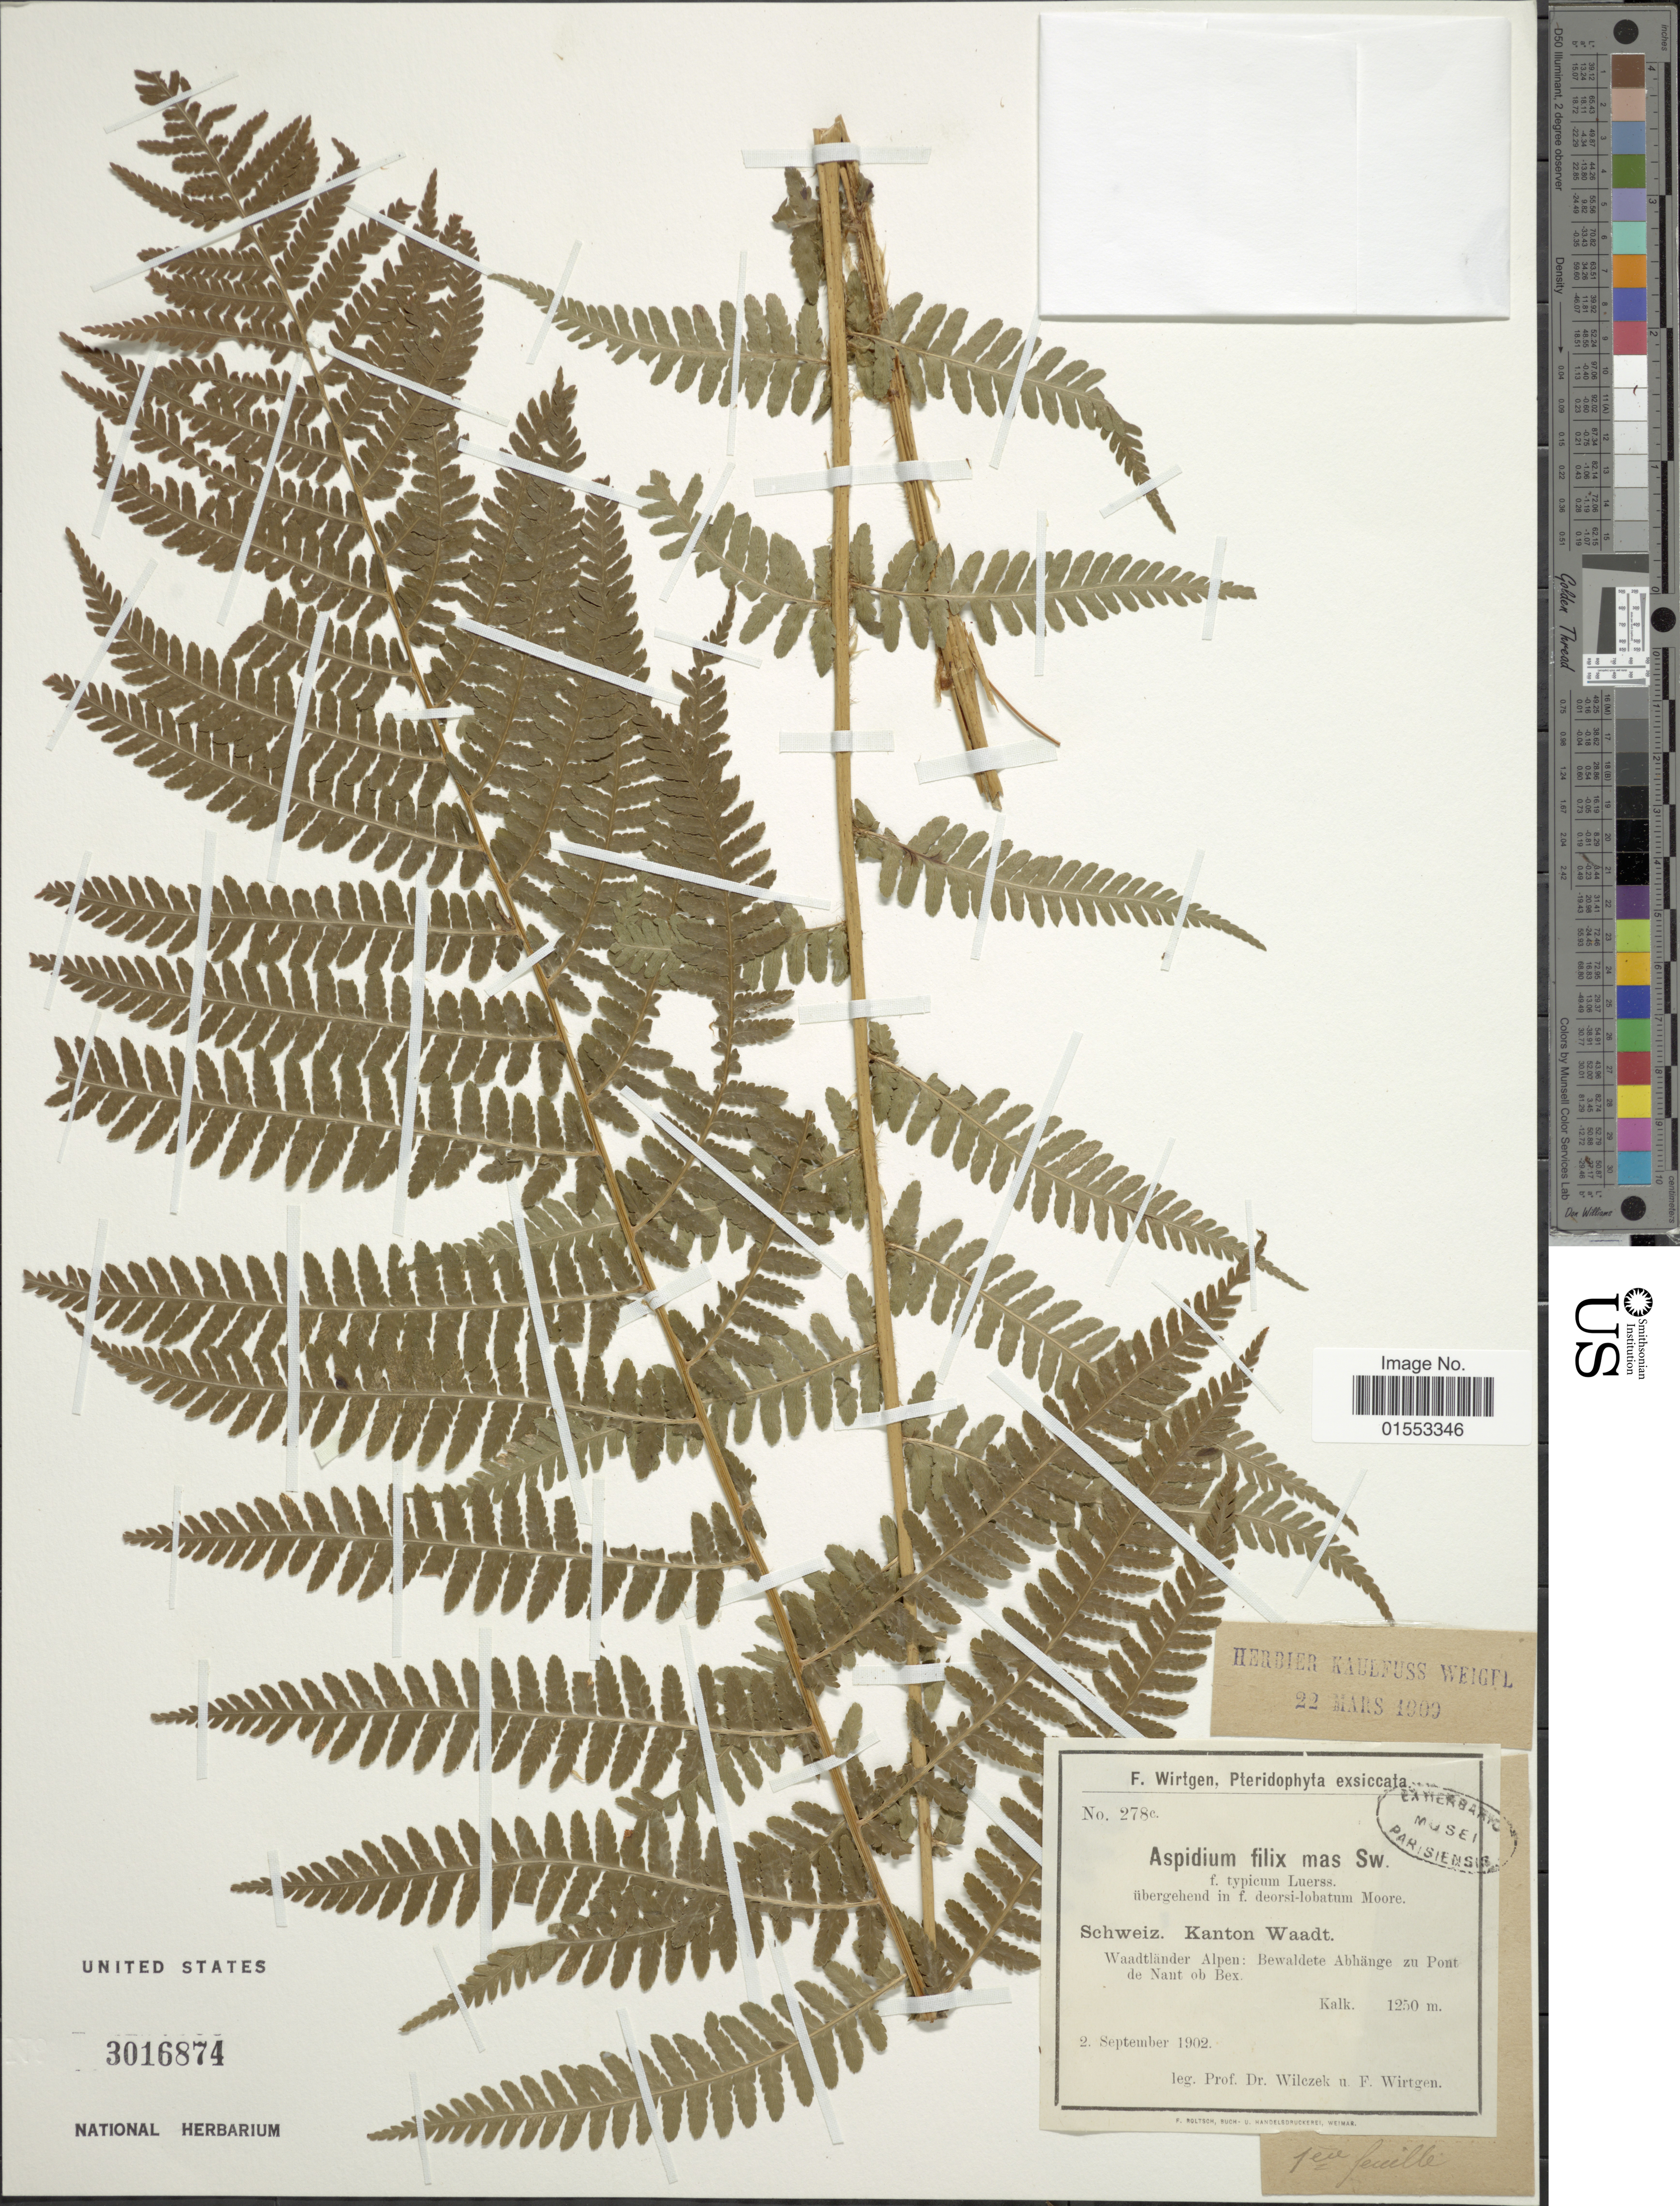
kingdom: Plantae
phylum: Tracheophyta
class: Polypodiopsida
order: Polypodiales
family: Dryopteridaceae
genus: Dryopteris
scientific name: Dryopteris filix-mas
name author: (L.) Schott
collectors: Wilczek & F. Wirtgen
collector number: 278c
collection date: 1902-09-02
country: Switzerland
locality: Schweiz, Kanton Waadt, Waadtlander Alpen: Bewaldete Abhange zu Pont de Naut ob Bex.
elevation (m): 1250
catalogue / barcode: US 3016874